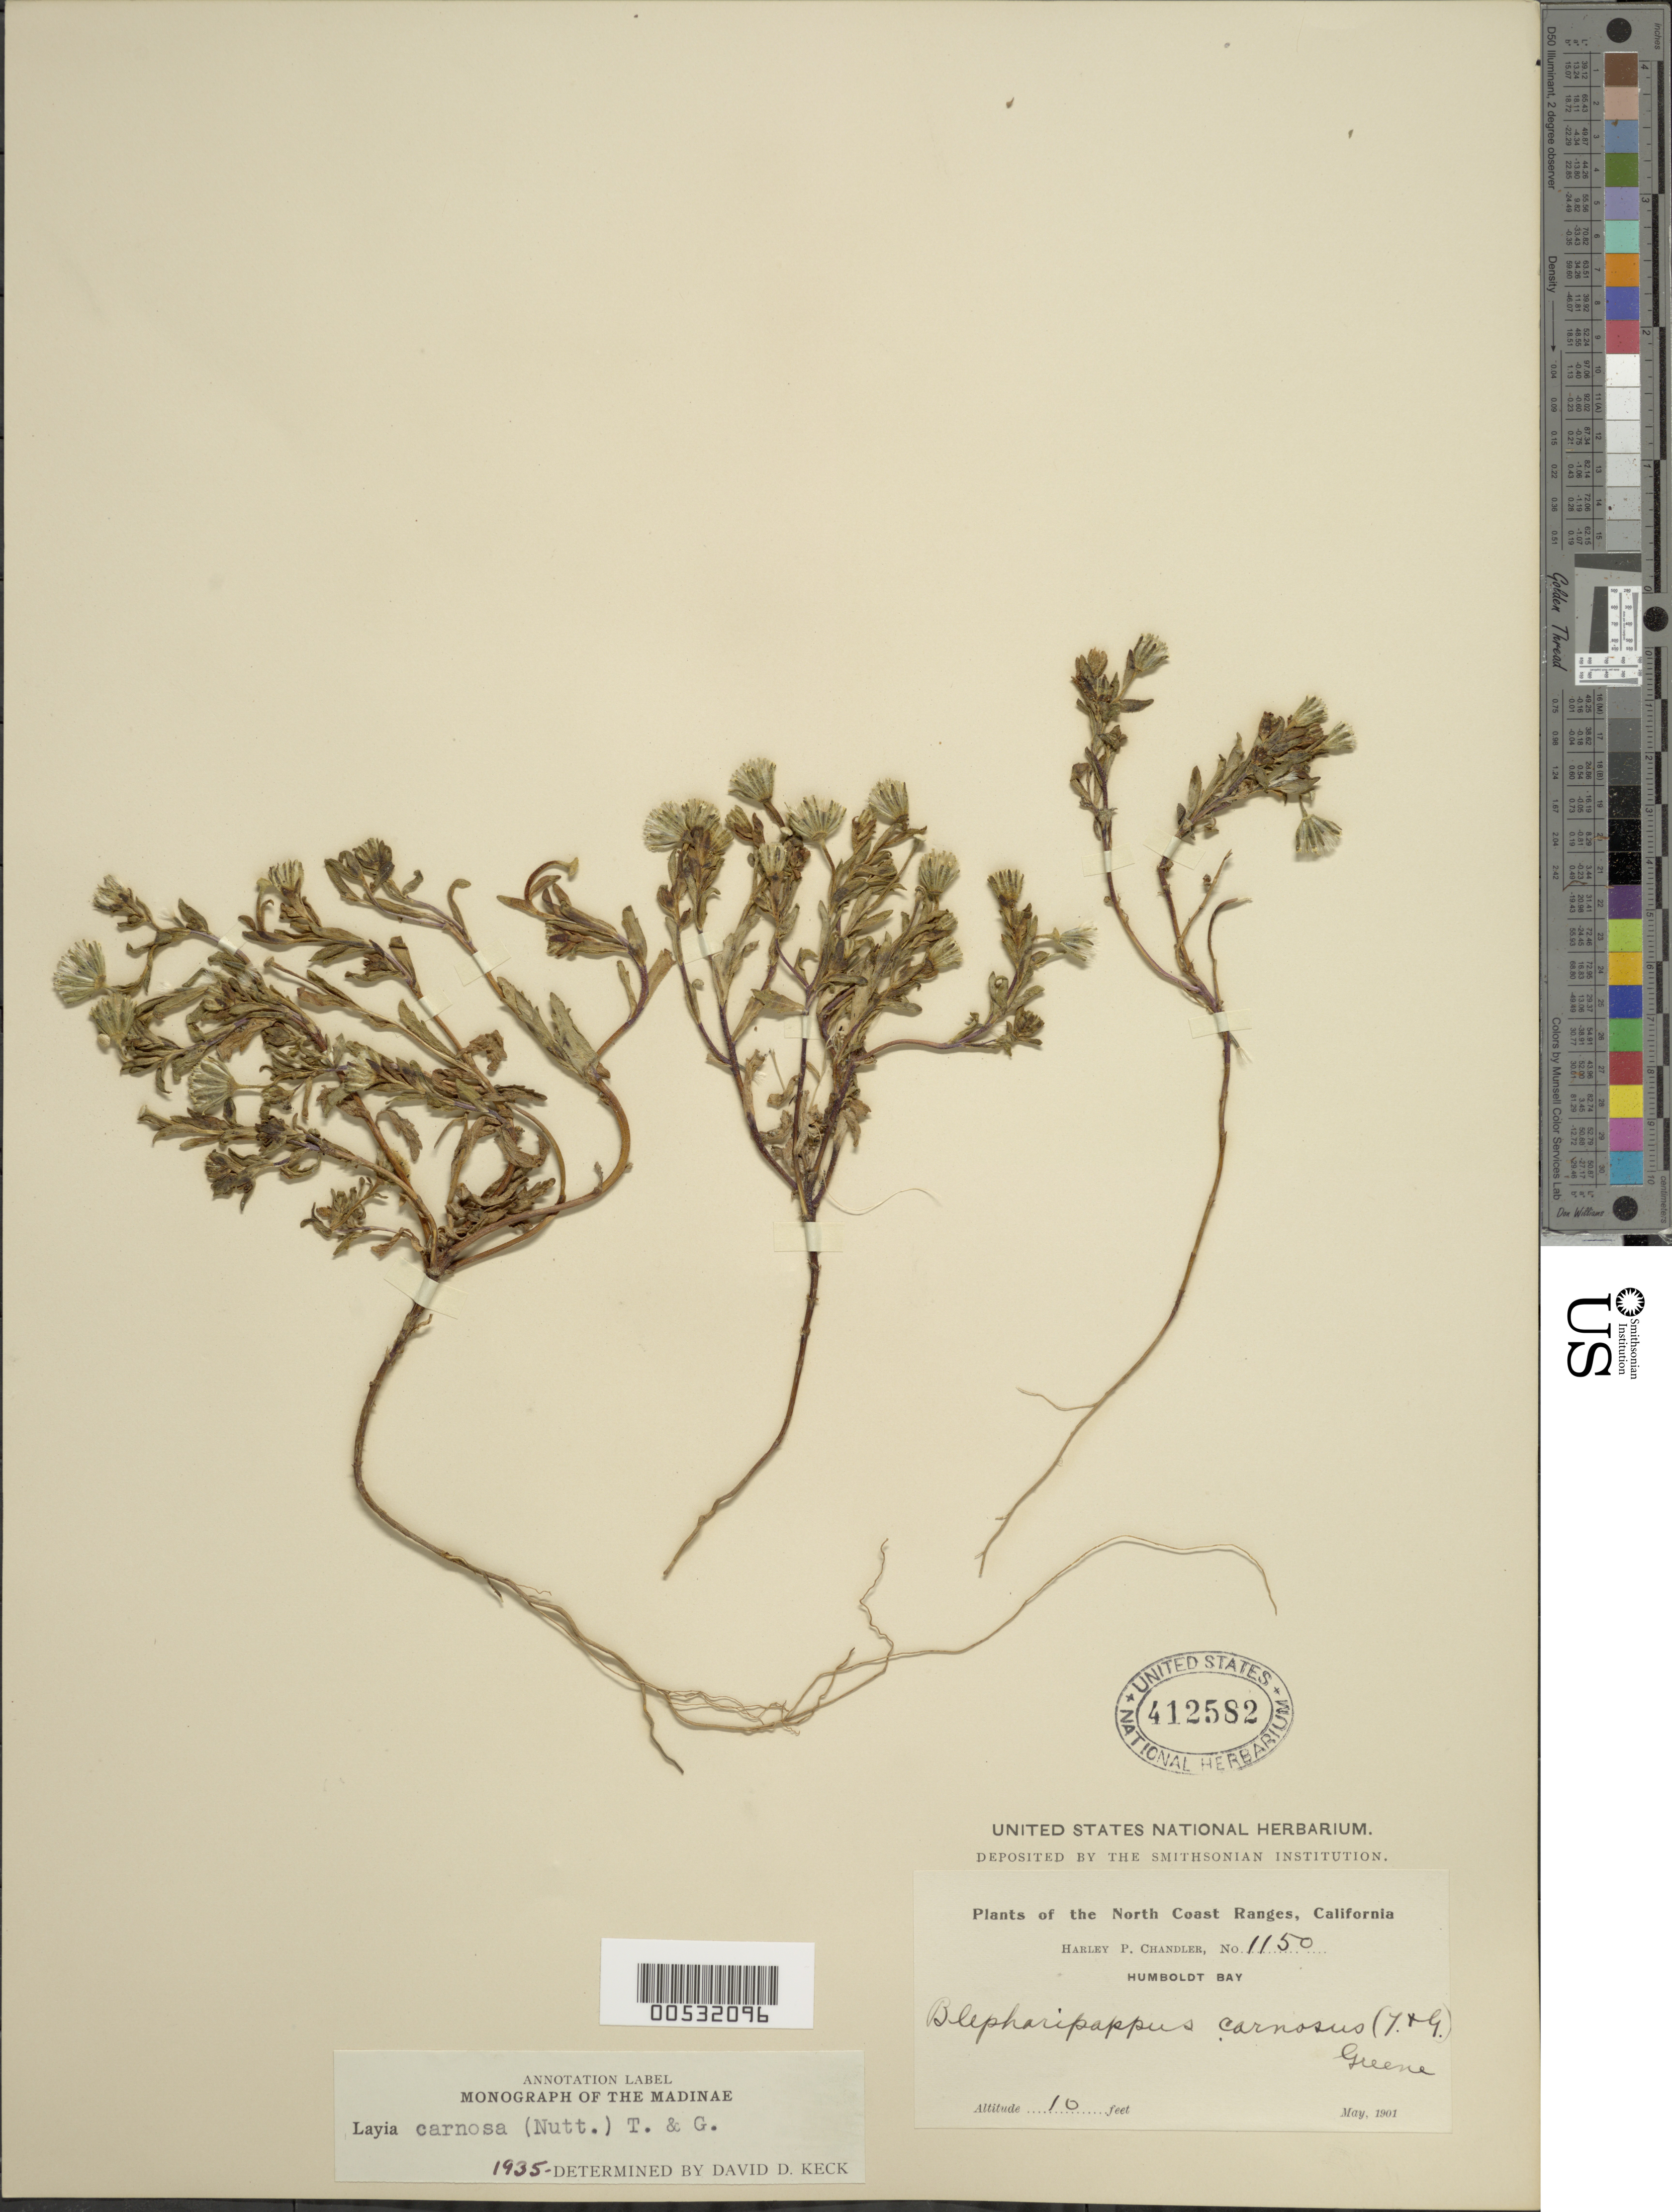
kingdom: Plantae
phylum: Tracheophyta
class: Magnoliopsida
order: Asterales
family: Asteraceae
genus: Layia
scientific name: Layia carnosa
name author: Torr. & A. Gray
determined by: Keck, David D.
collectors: H. Chandler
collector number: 1150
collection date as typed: May 1901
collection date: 1901-05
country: United States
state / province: California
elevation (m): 3.048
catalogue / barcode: US 412582